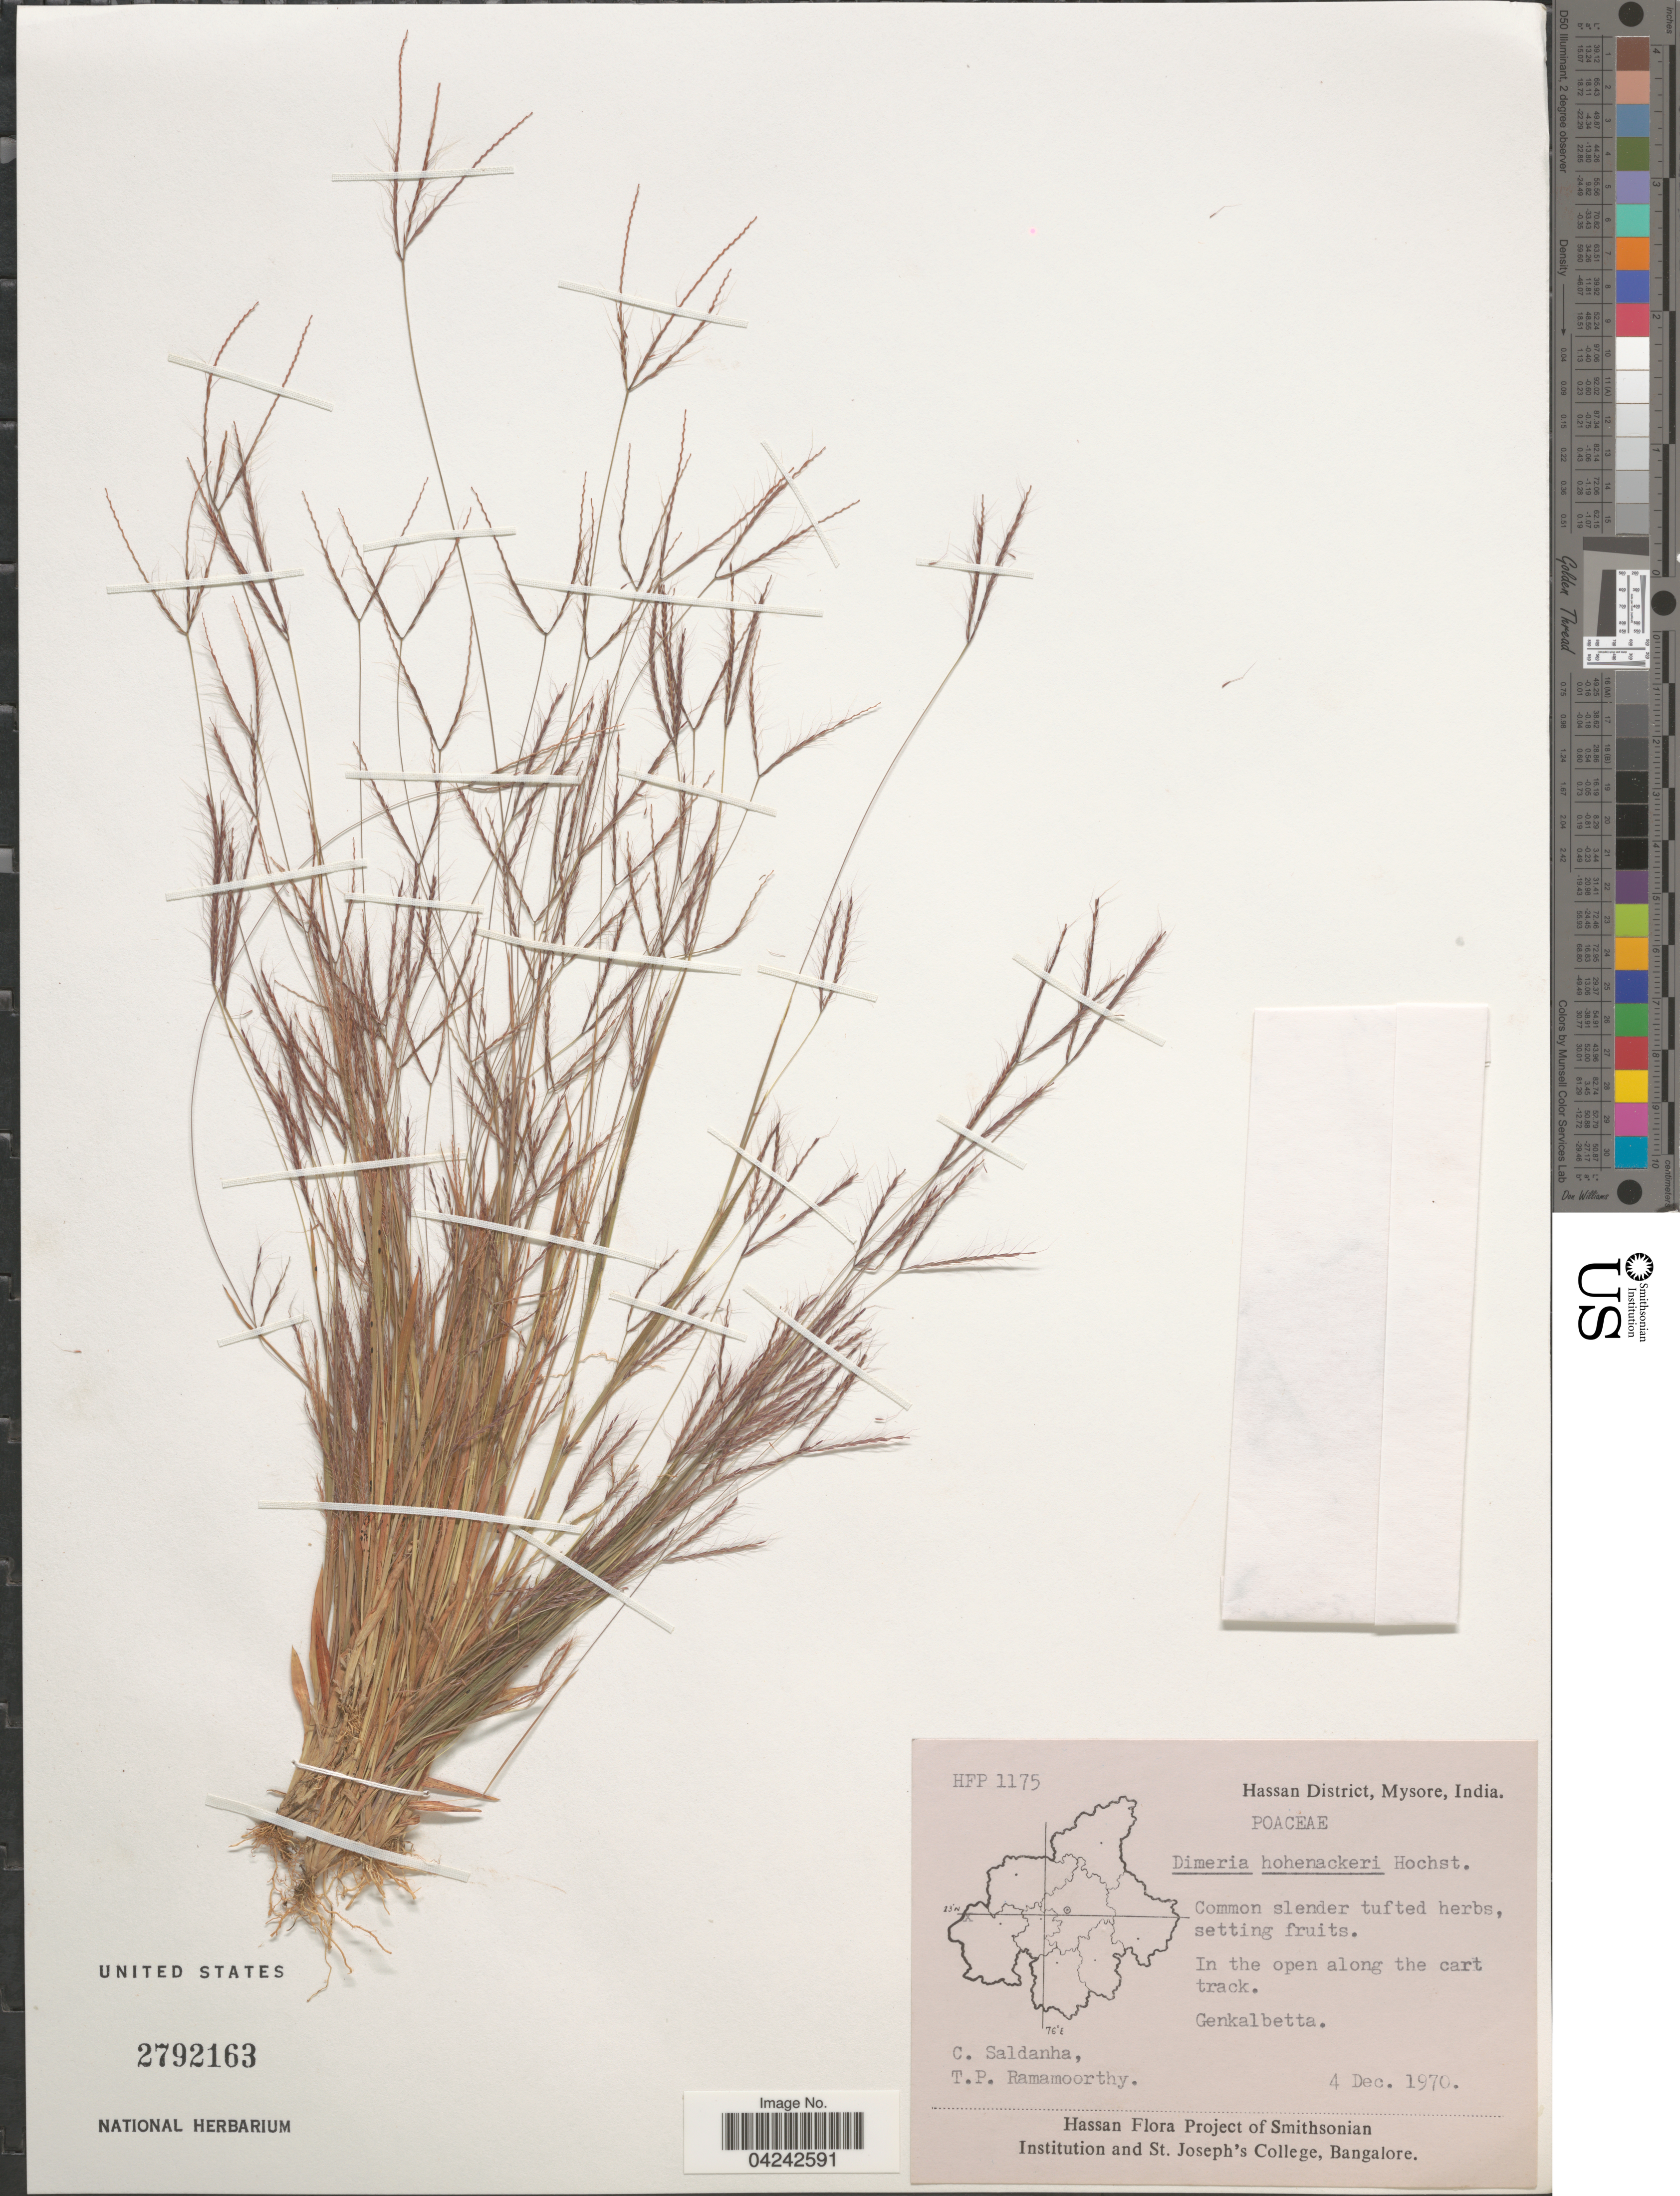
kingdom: Plantae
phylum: Tracheophyta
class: Liliopsida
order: Poales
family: Poaceae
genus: Dimeria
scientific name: Dimeria hohenackeri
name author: Hochst. ex Miq.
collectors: C. Saldanha & T. P. Ramamoorthy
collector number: HFP1175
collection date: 1970-12-04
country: India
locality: Hassan District, Mysore. Genkalbetta.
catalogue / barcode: US 2792163